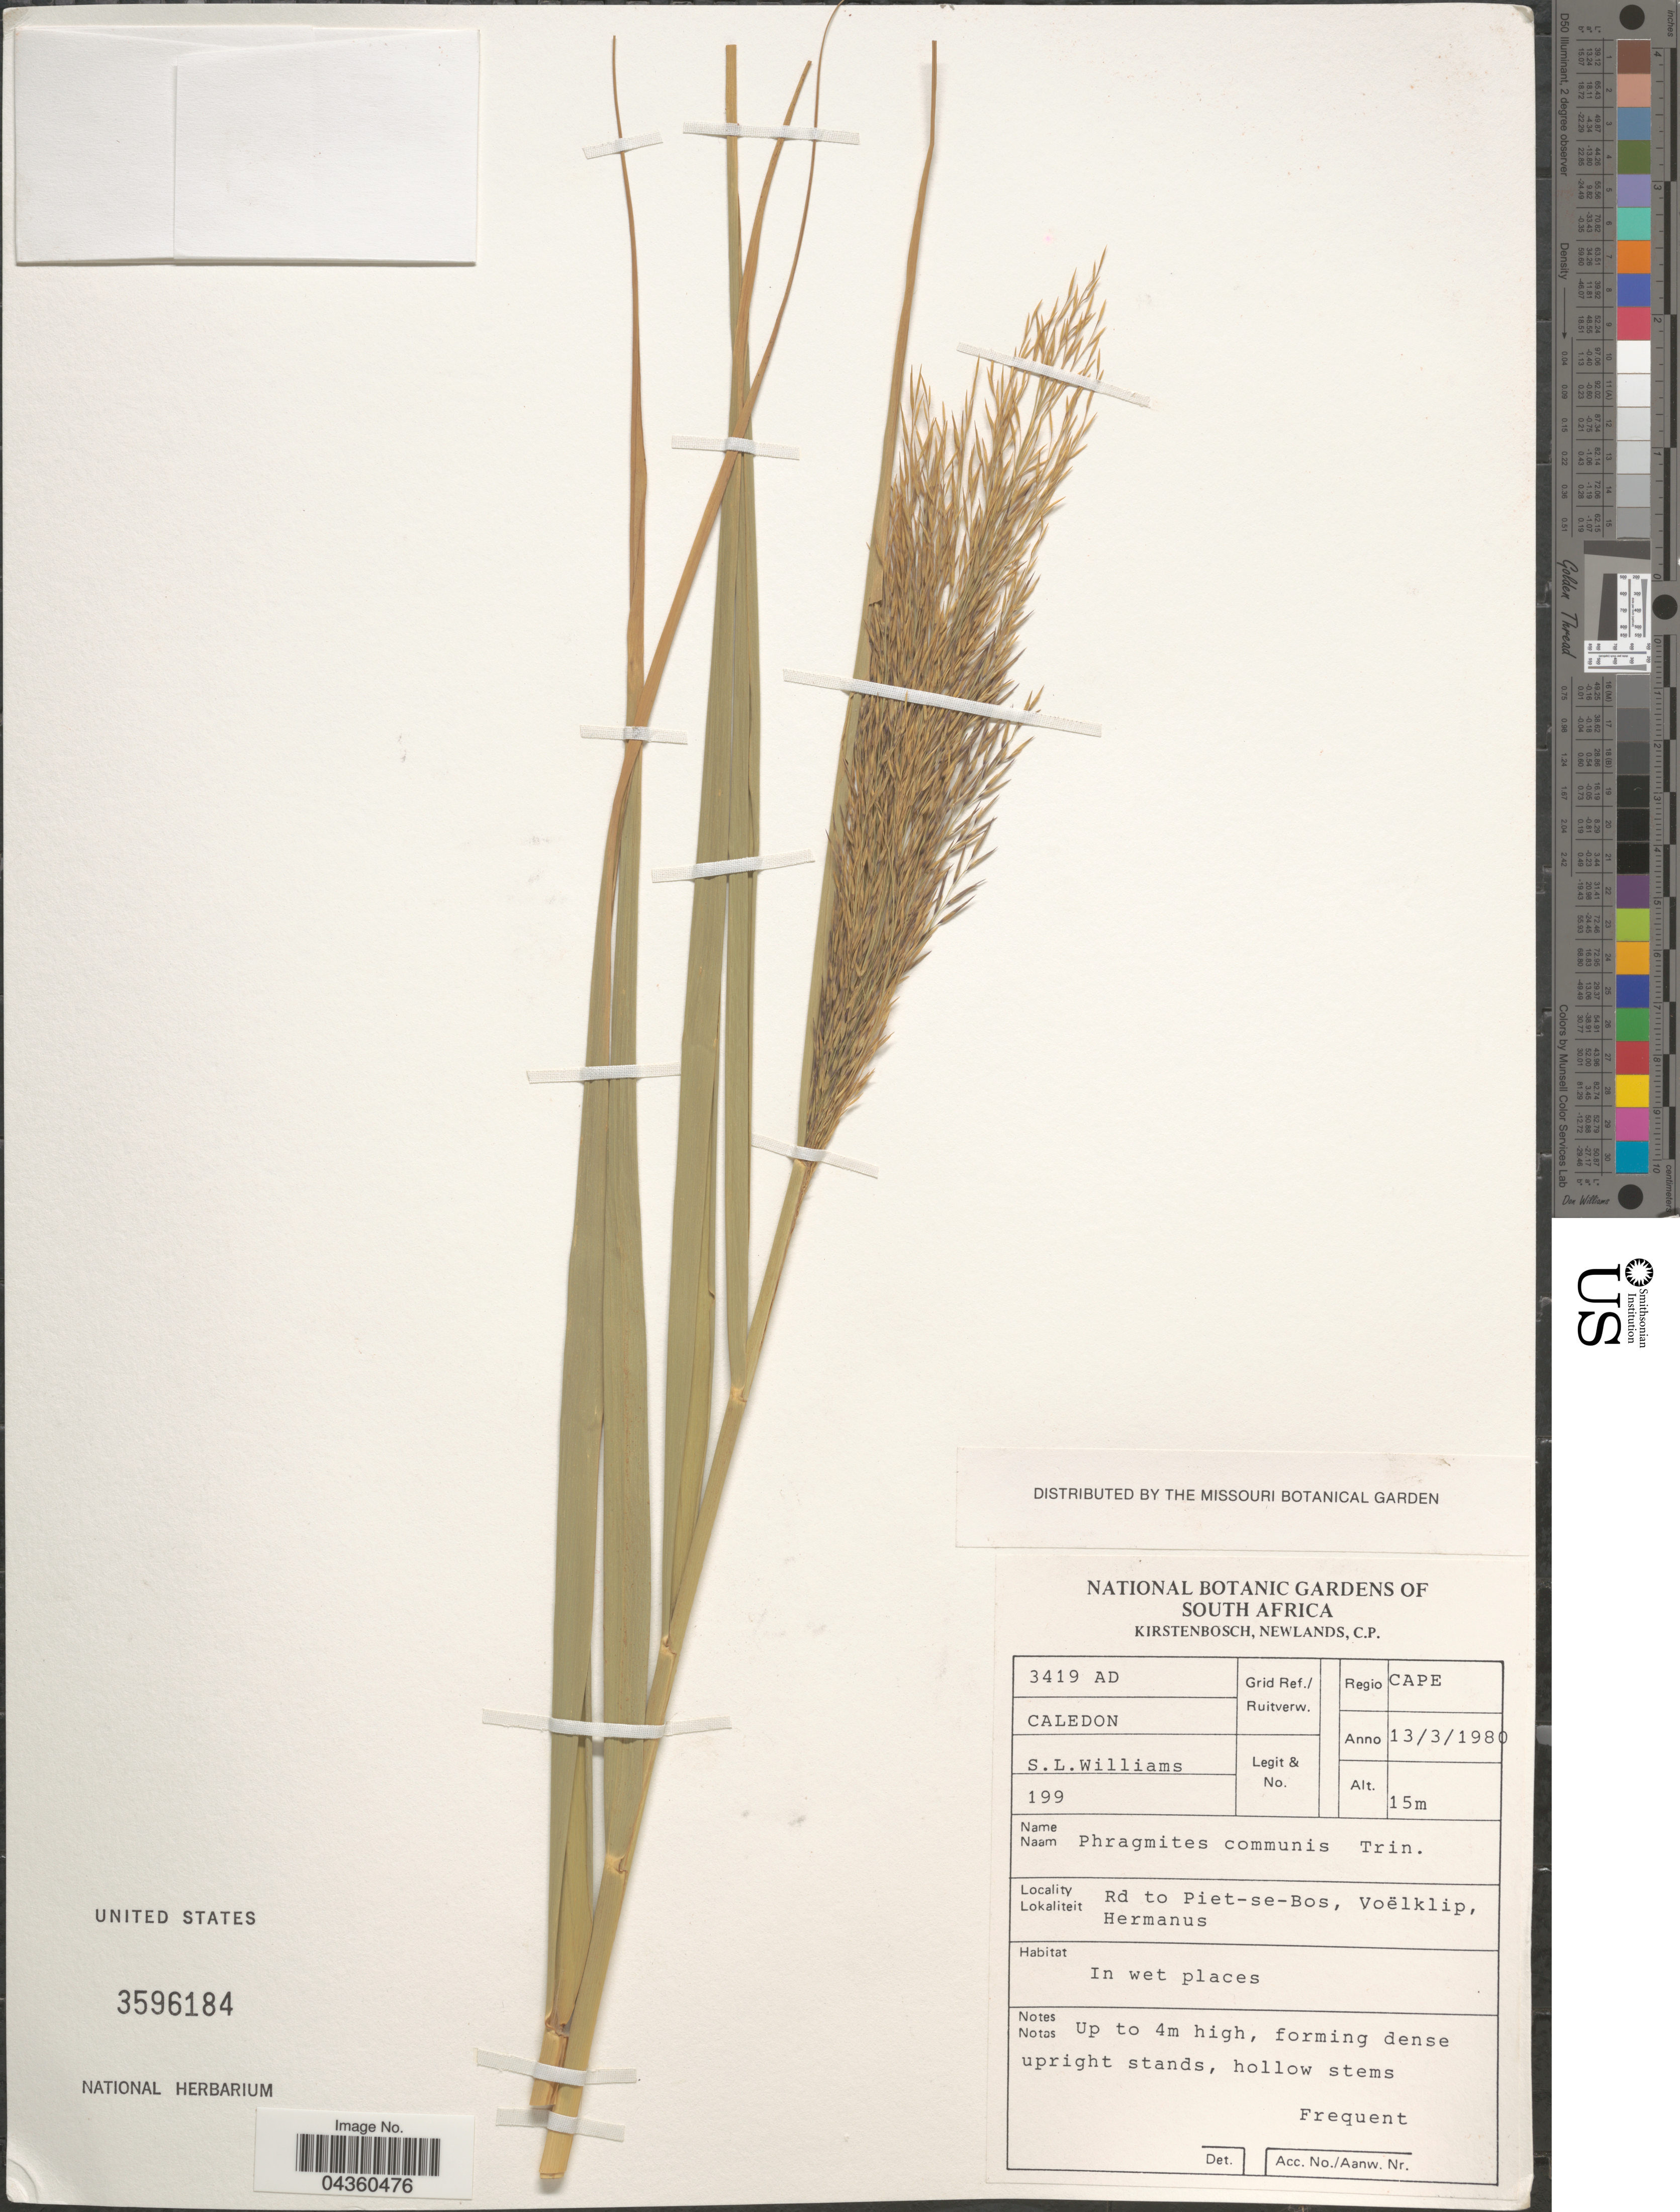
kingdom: Plantae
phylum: Tracheophyta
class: Liliopsida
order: Poales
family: Poaceae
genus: Phragmites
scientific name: Phragmites australis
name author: (Cav.) Trin. ex Steud.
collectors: S. L. Williams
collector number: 199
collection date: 1980-03-13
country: South Africa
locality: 3419 AD Caledon Grid Ref./Ruitverw. Regio Cape. Rd to Piet-se-Bos, Voëlklip, Hermanus.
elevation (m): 15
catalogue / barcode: US 3596184